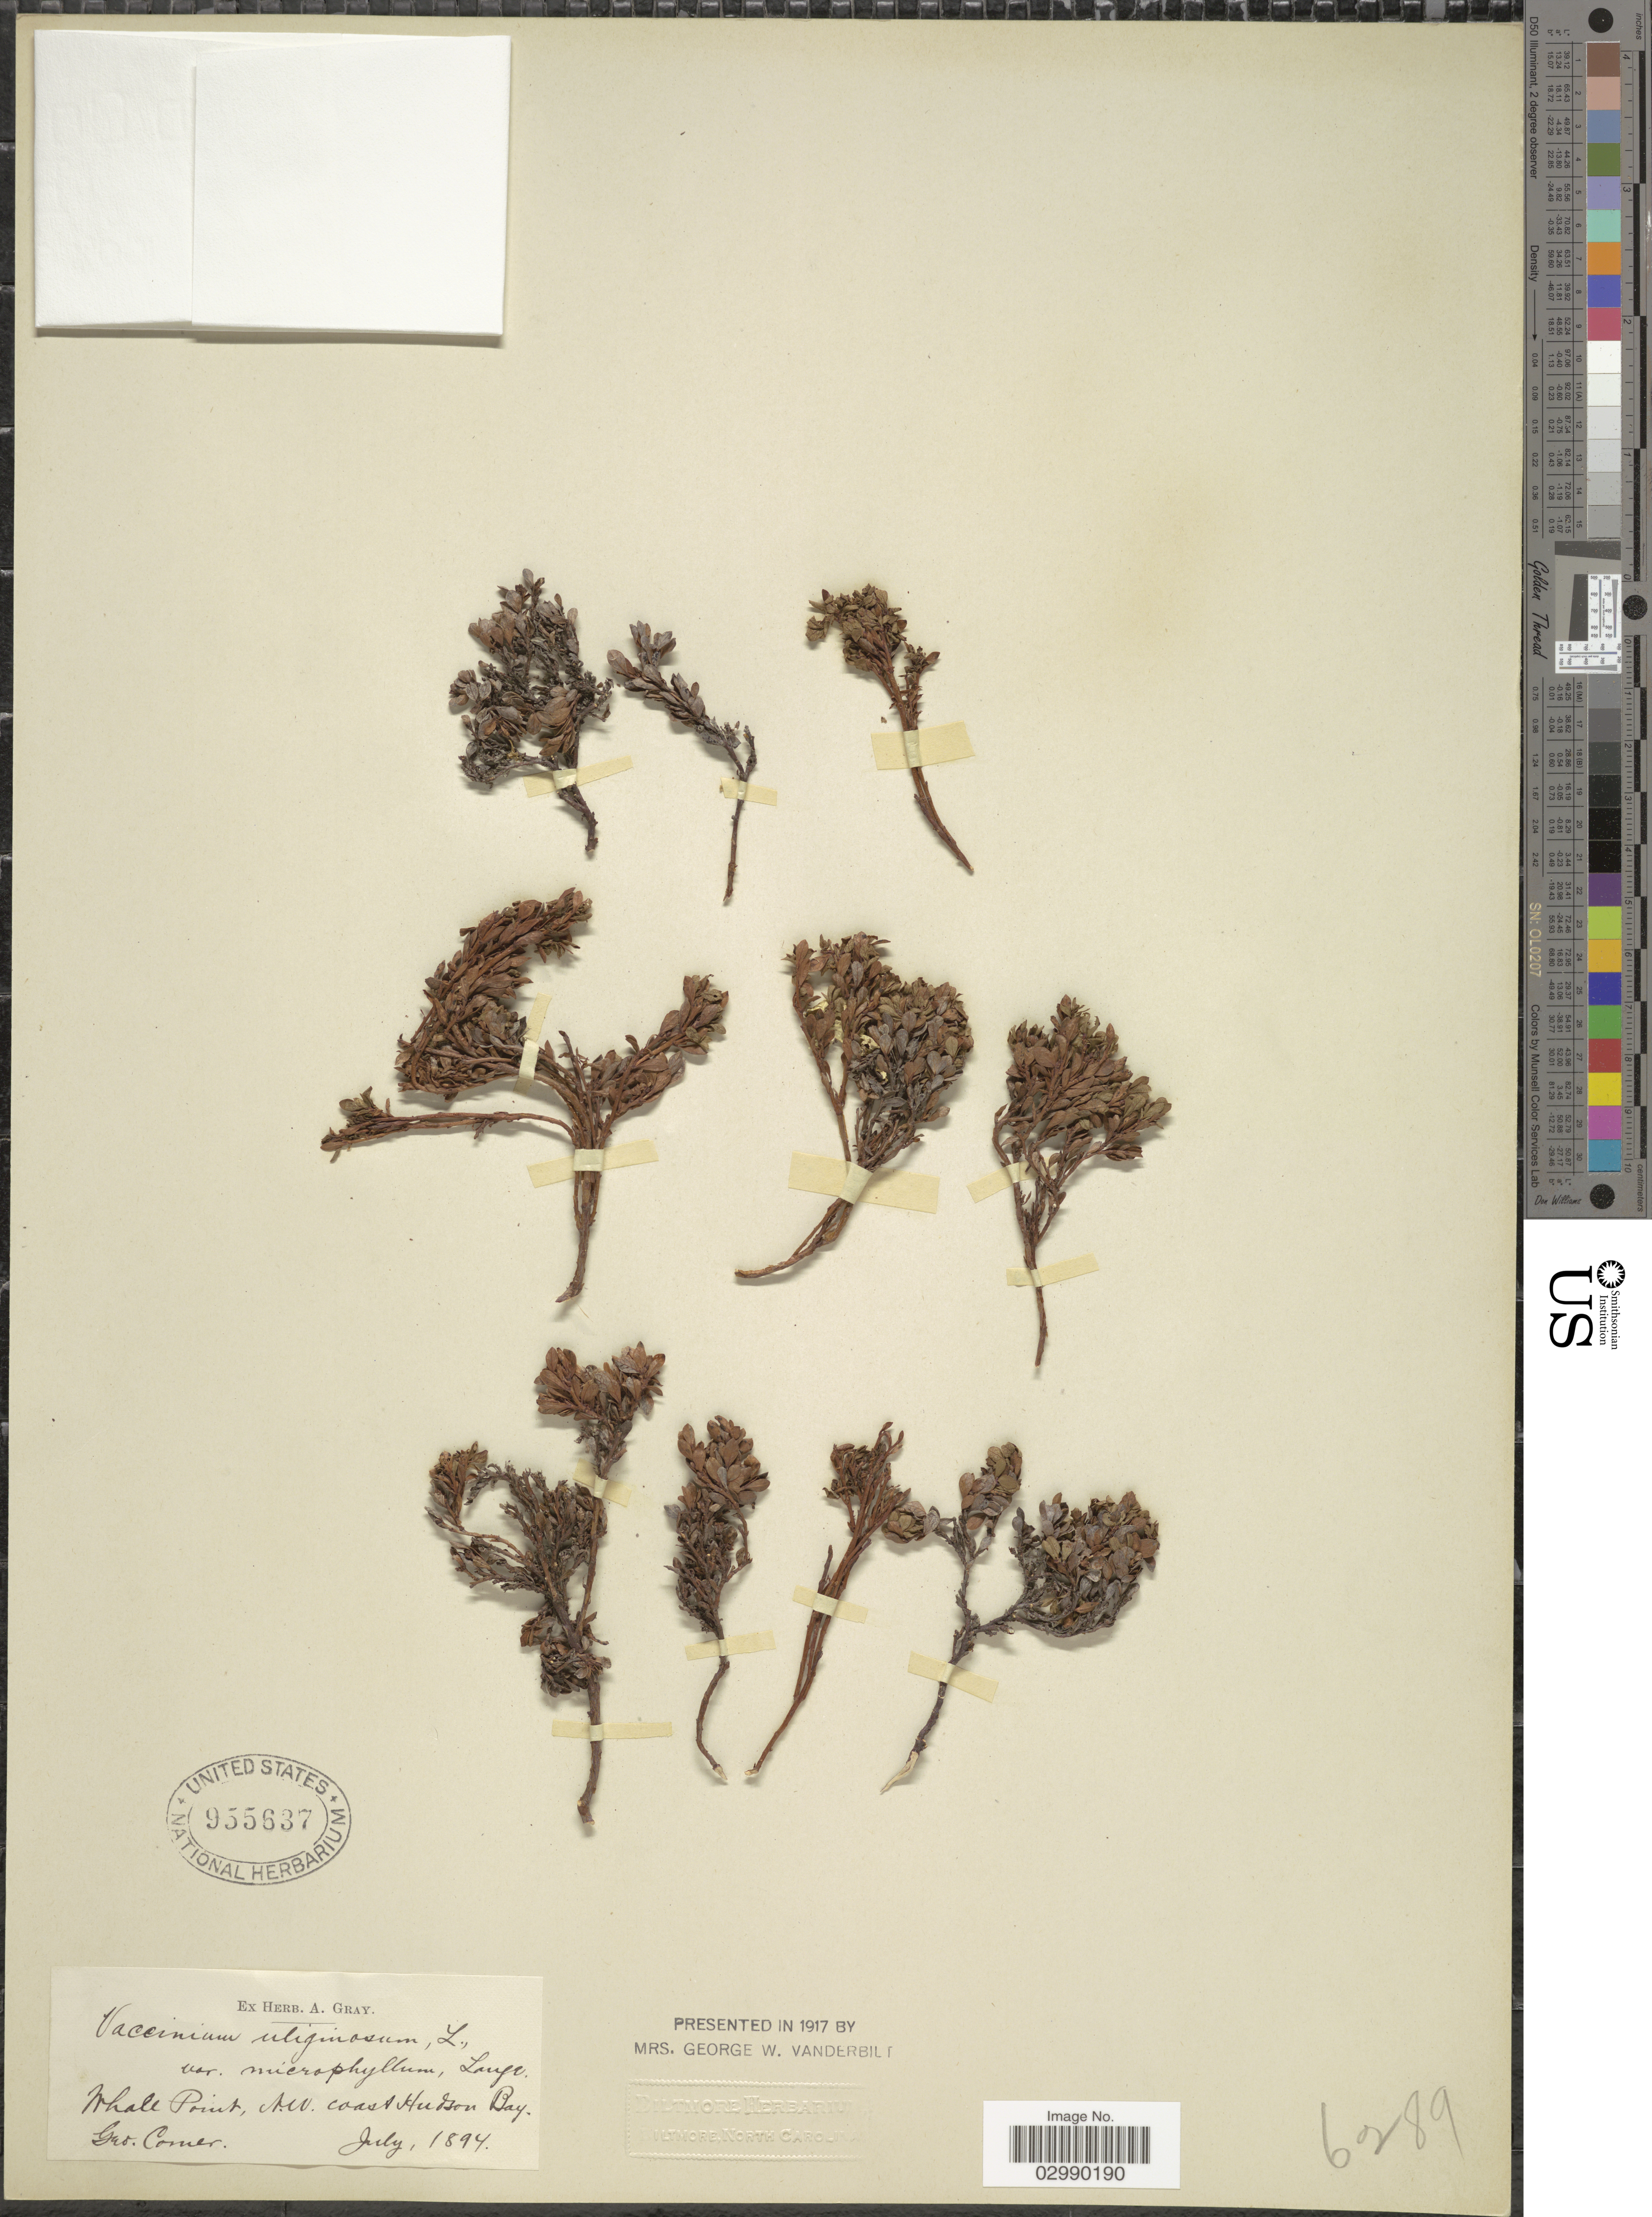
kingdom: Plantae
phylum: Tracheophyta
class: Magnoliopsida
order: Ericales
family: Ericaceae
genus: Vaccinium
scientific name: Vaccinium uliginosum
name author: L.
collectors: G. Comer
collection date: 1894-07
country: Canada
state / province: Nunavut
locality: Whale Point, N.W. coast Hudson Bay.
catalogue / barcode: US 955637